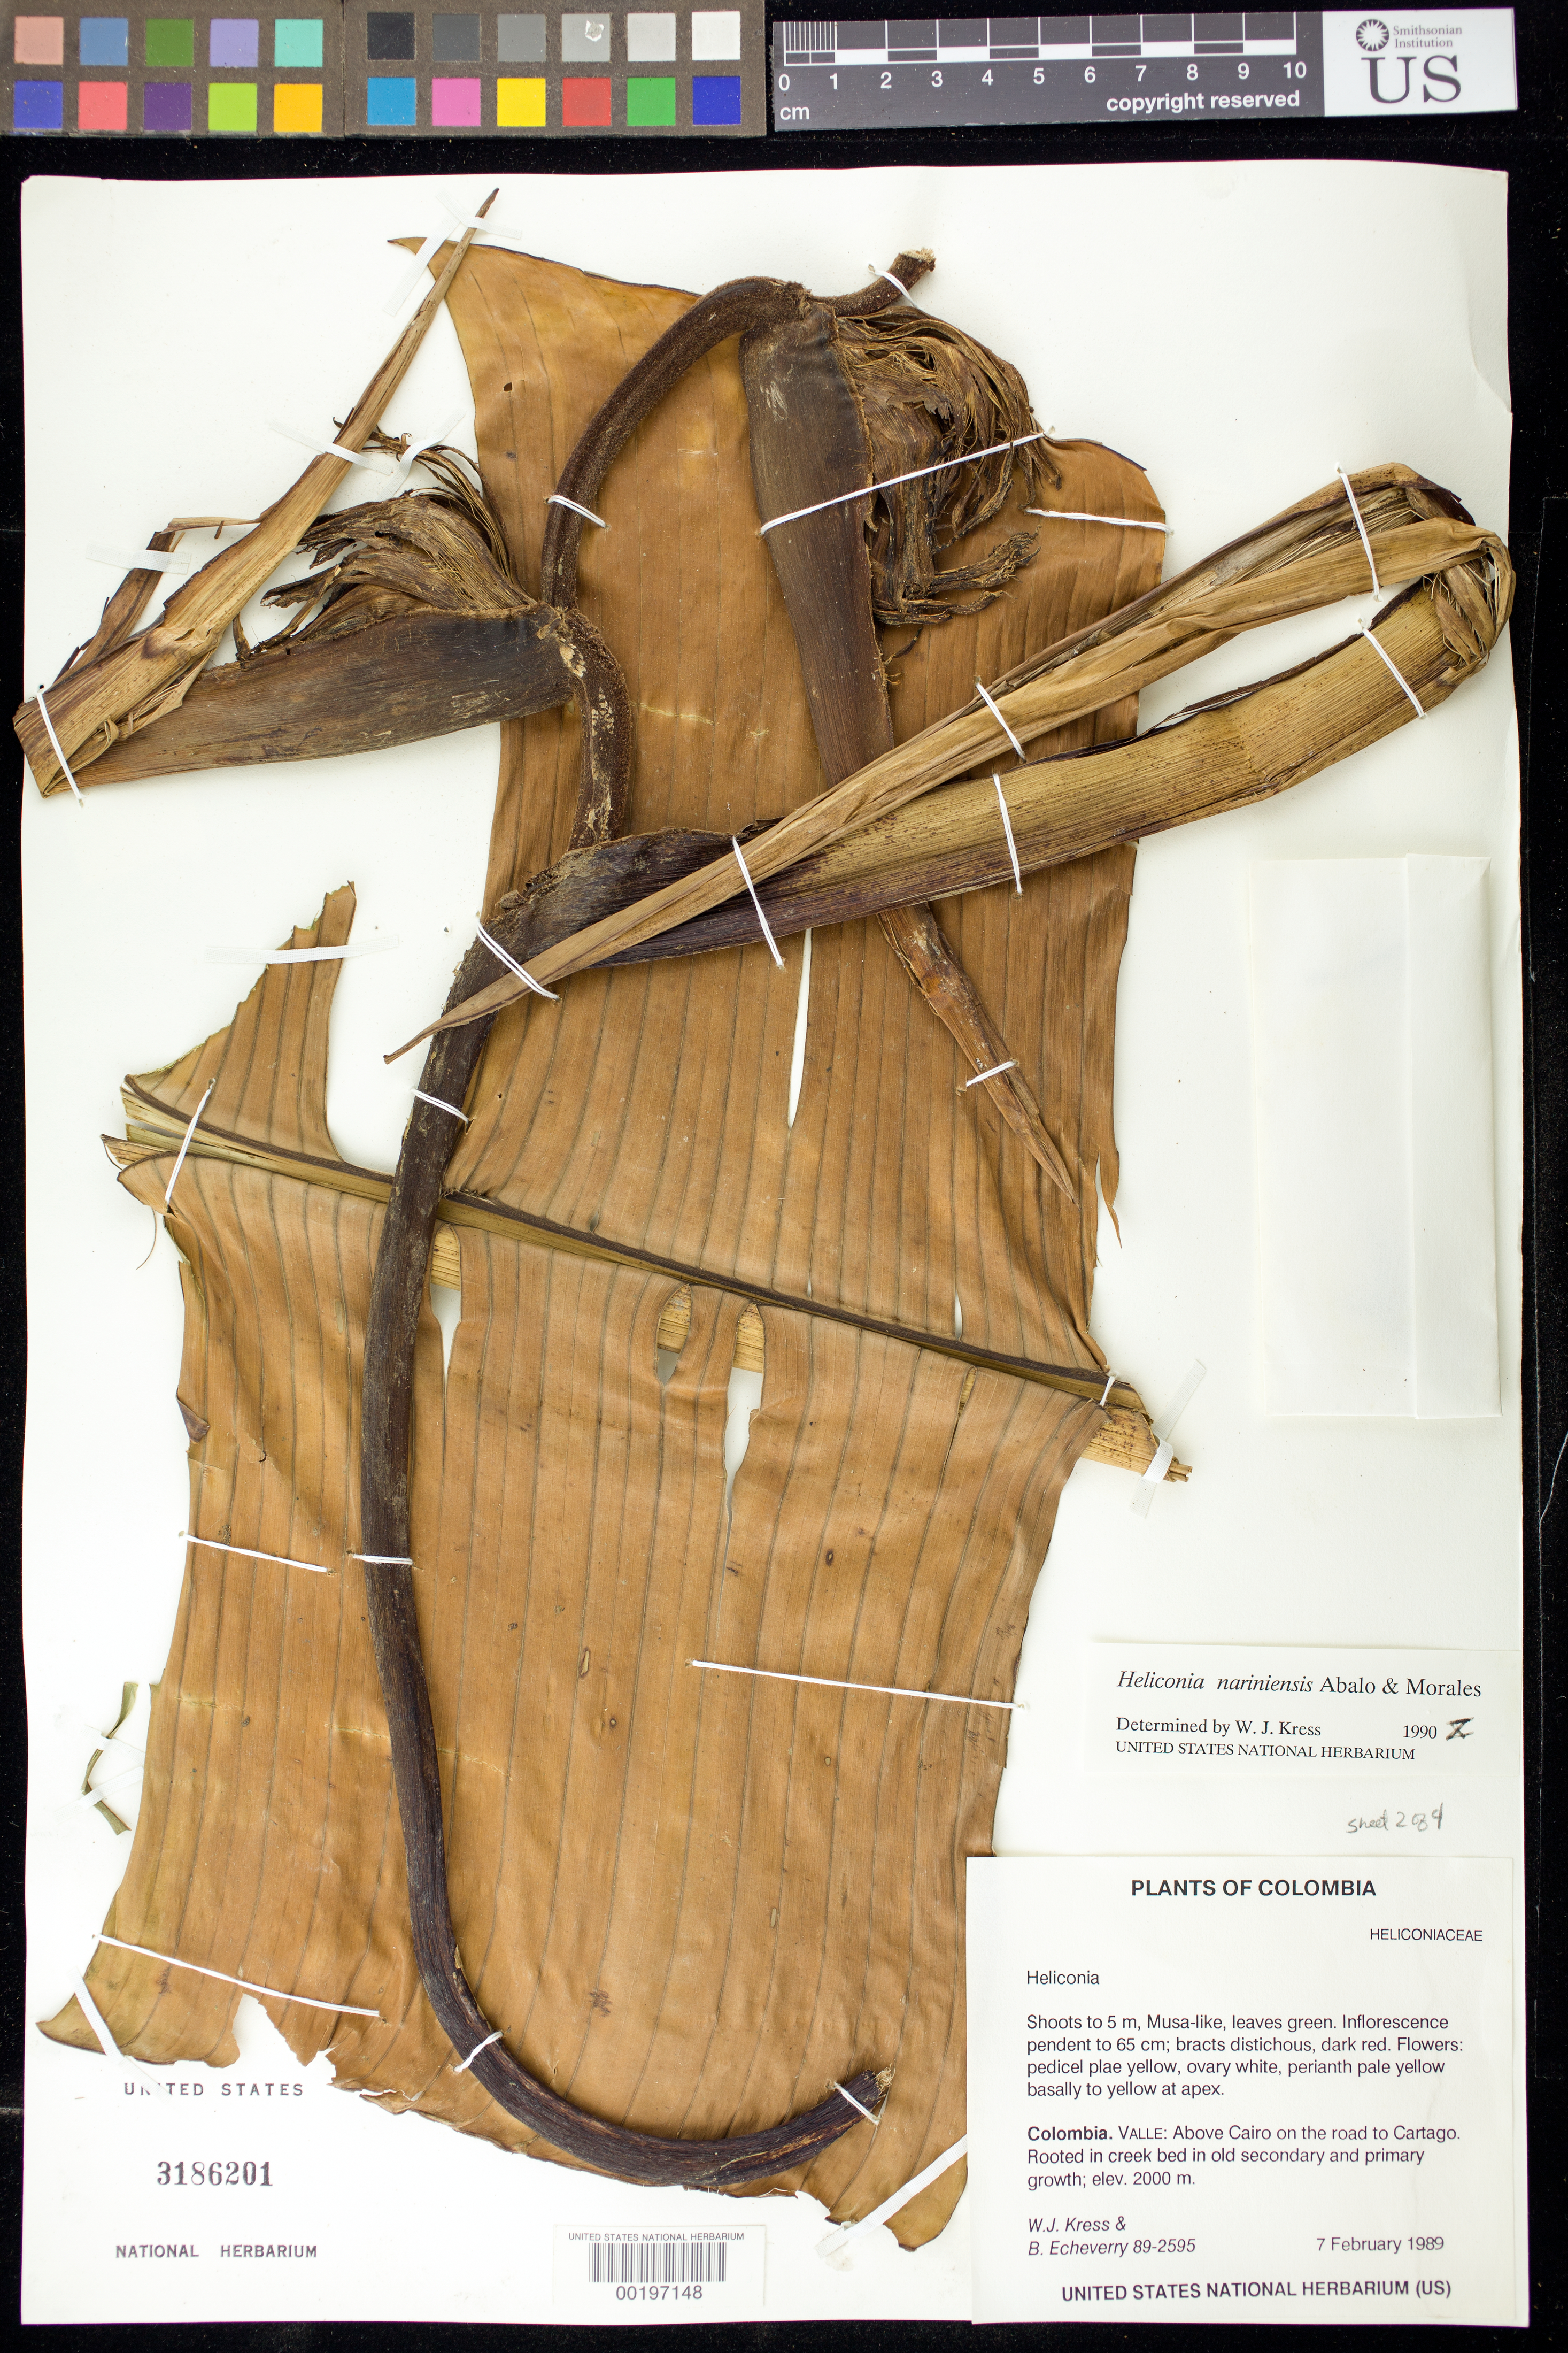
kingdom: Plantae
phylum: Tracheophyta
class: Liliopsida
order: Zingiberales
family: Heliconiaceae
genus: Heliconia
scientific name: Heliconia nariniensis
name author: Abalo & G. Morales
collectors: W. J. Kress & B. Echeverry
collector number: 89-2595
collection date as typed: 07 Feb 1989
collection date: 1989-02-07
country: Colombia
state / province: Valle del Cauca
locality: Above Cairo on the road to Cartago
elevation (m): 2000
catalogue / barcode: US 3186201